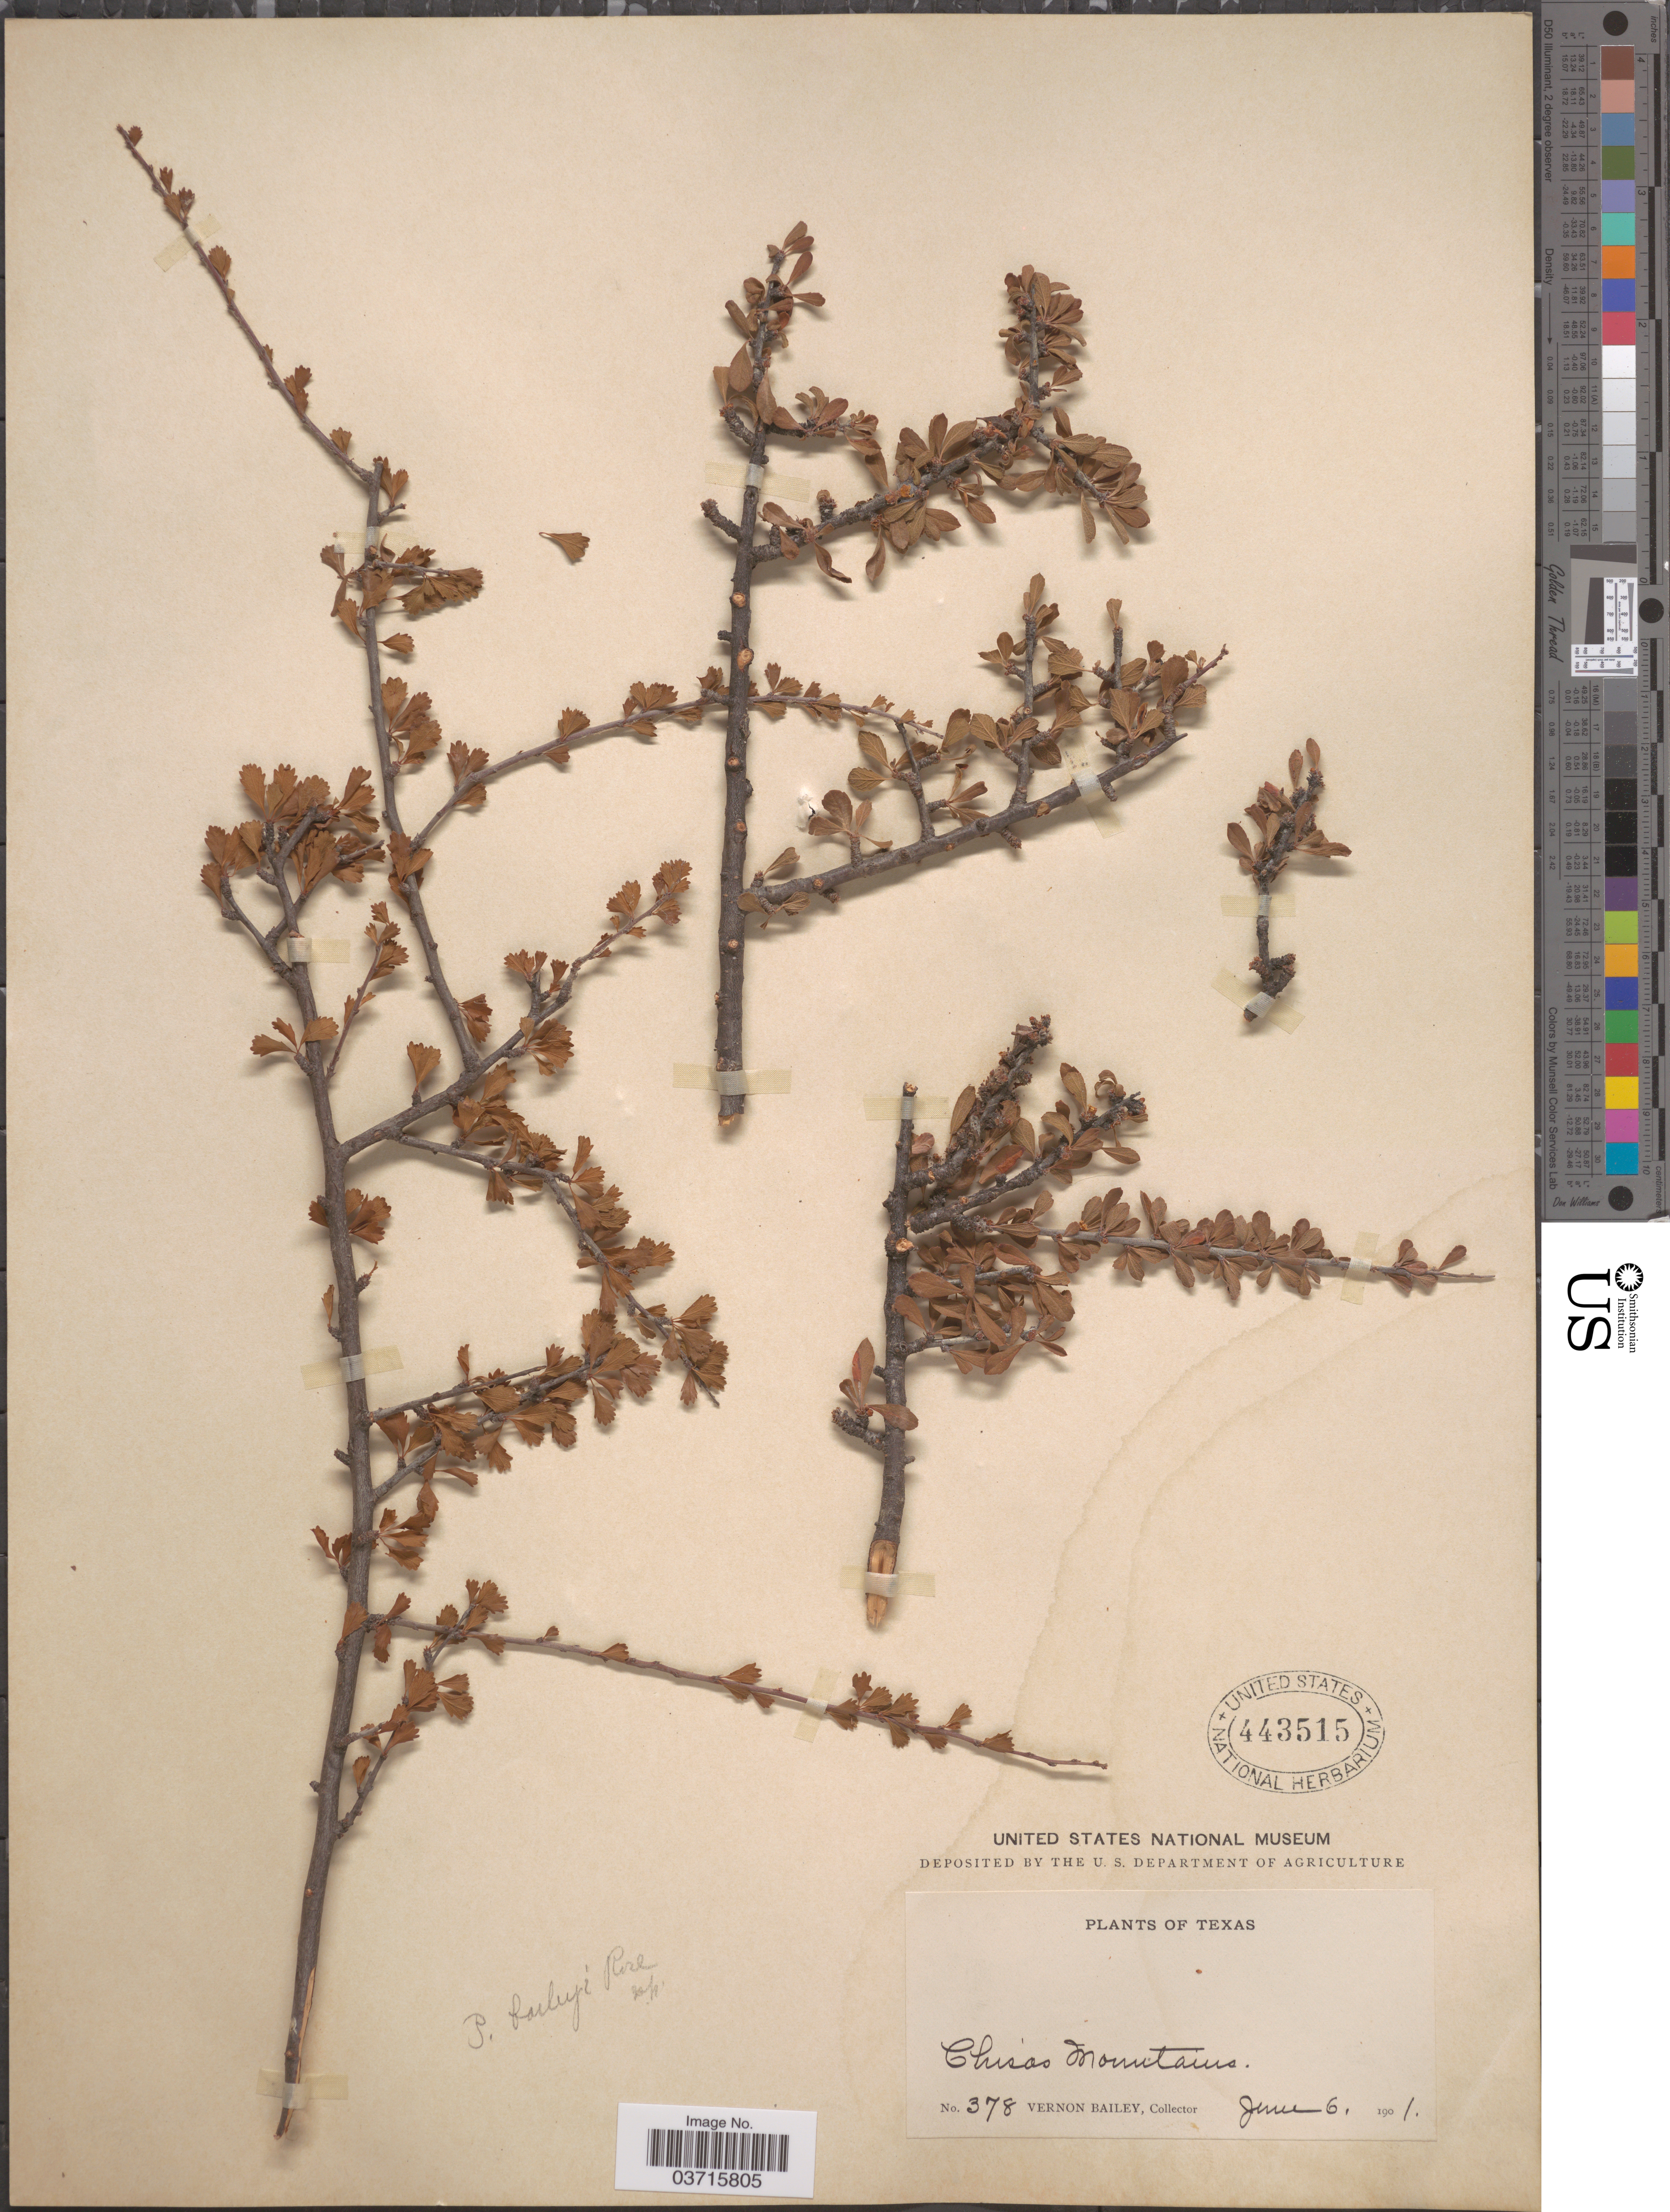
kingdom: Plantae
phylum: Tracheophyta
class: Magnoliopsida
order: Rosales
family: Rosaceae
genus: Prunus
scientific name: Prunus havardii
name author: (W. Wight) Mason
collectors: V. O. Bailey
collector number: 378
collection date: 1901-06-06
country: United States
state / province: Texas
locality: Chisos Mountains.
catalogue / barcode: US 443515